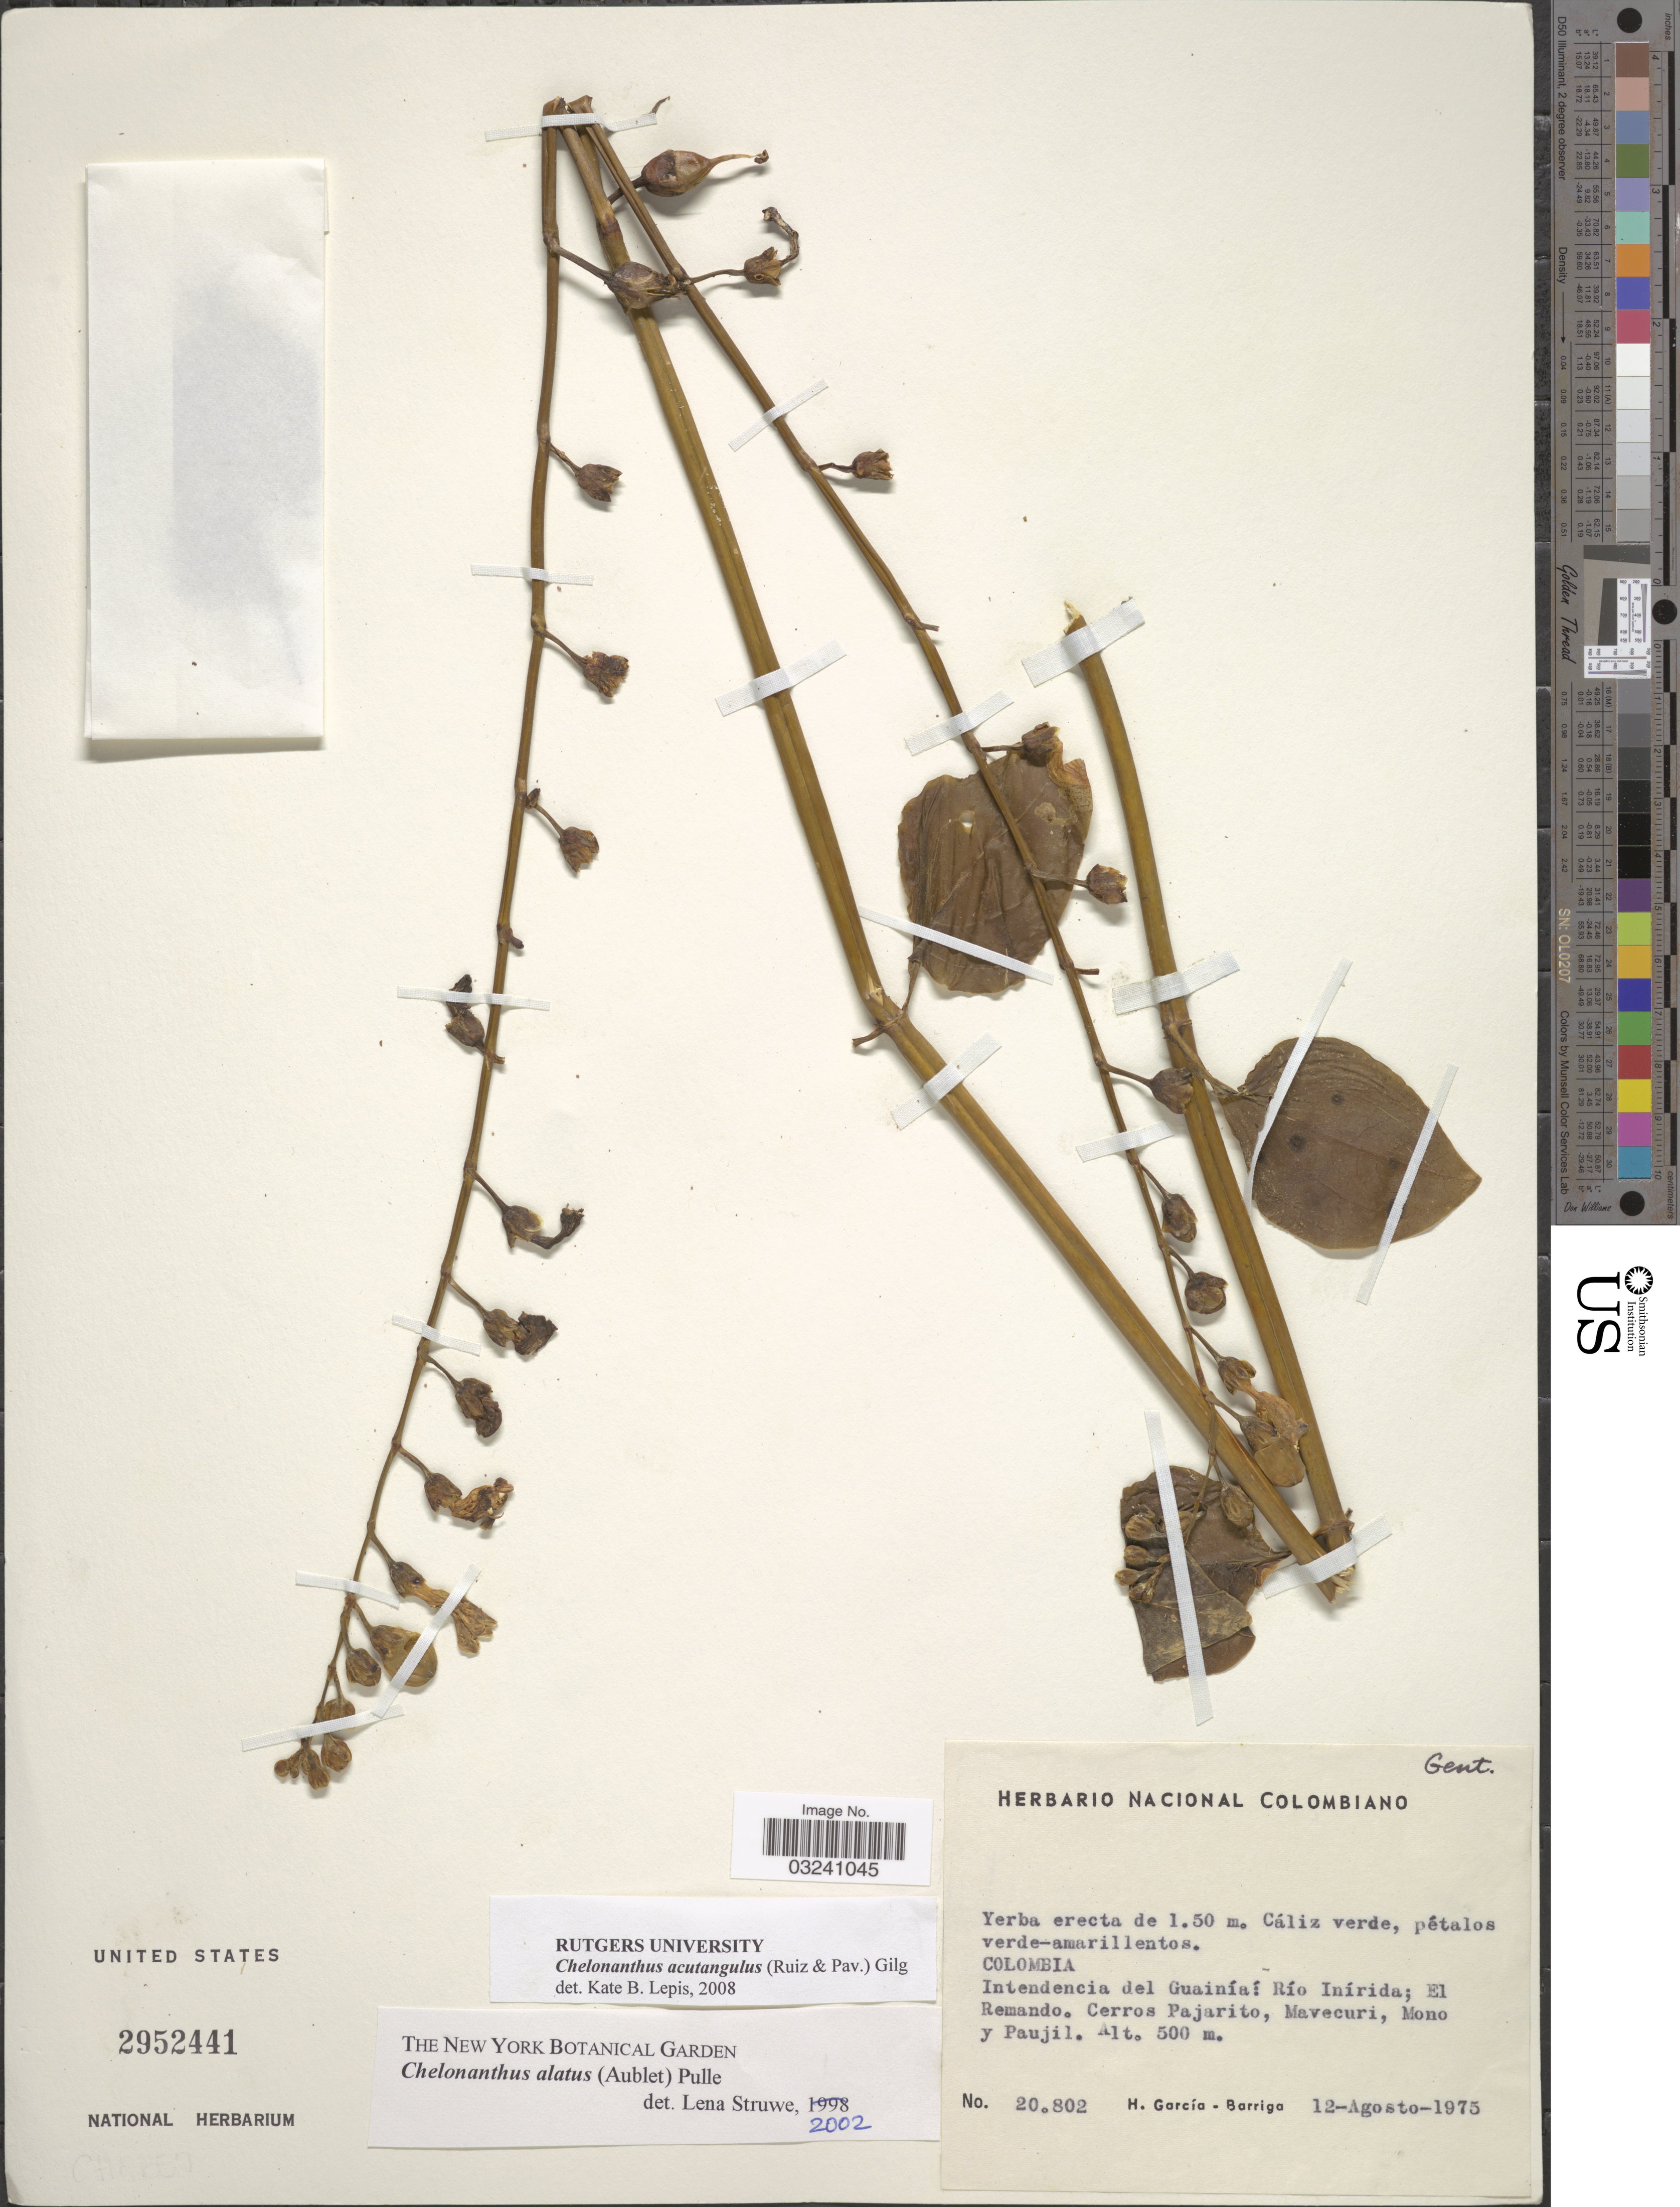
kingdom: Plantae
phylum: Tracheophyta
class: Magnoliopsida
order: Gentianales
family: Gentianaceae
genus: Chelonanthus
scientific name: Chelonanthus acutangulus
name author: (Ruiz & Pav.) Gilg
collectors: H. García Barriga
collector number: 20802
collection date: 1975-08-12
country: Colombia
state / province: Guainía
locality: Intendencia del Guainía: Río Inírida; El Remando. Cerros Pajarito, Mavecuri, Mono y Paujil.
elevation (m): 500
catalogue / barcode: US 2952441